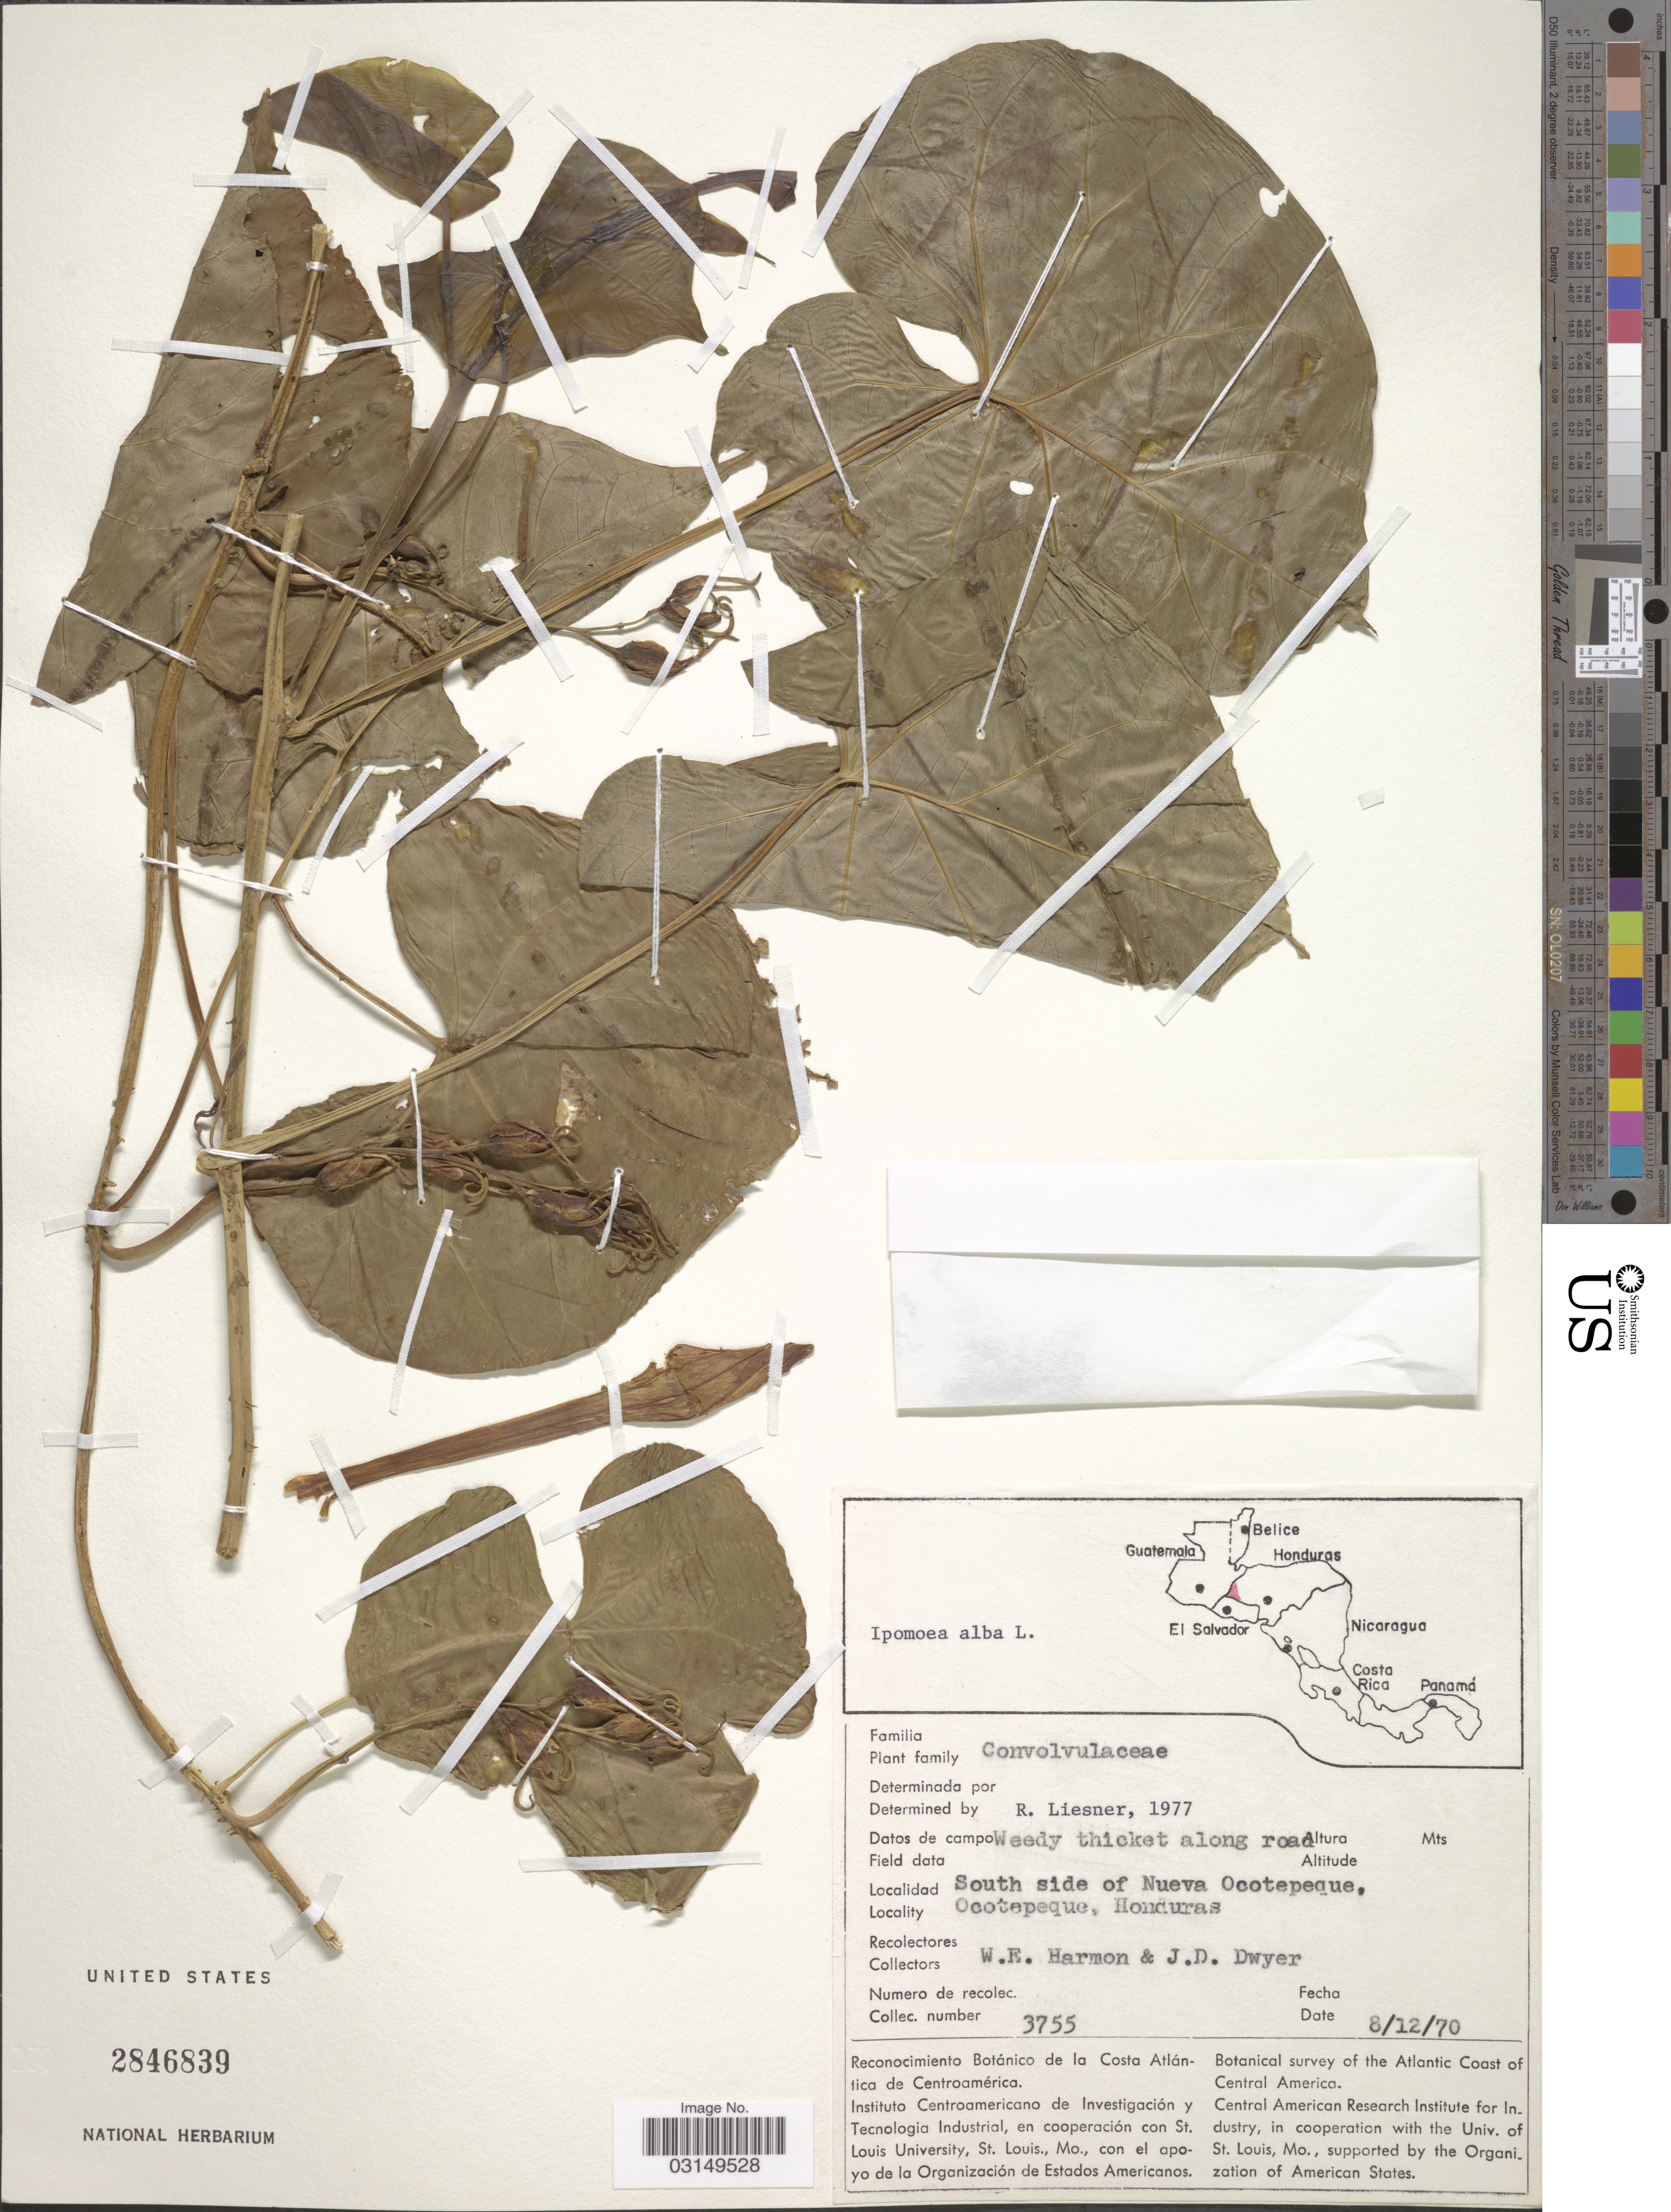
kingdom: Plantae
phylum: Tracheophyta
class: Magnoliopsida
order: Solanales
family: Convolvulaceae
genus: Ipomoea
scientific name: Ipomoea alba L.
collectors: W. E. Harmon & J. D. Dwyer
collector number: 3755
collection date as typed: Transcribed d/m/y: 8/12/70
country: Honduras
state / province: Ocotepeque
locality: South side of Nueva Ocotepeque.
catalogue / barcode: US 2846839